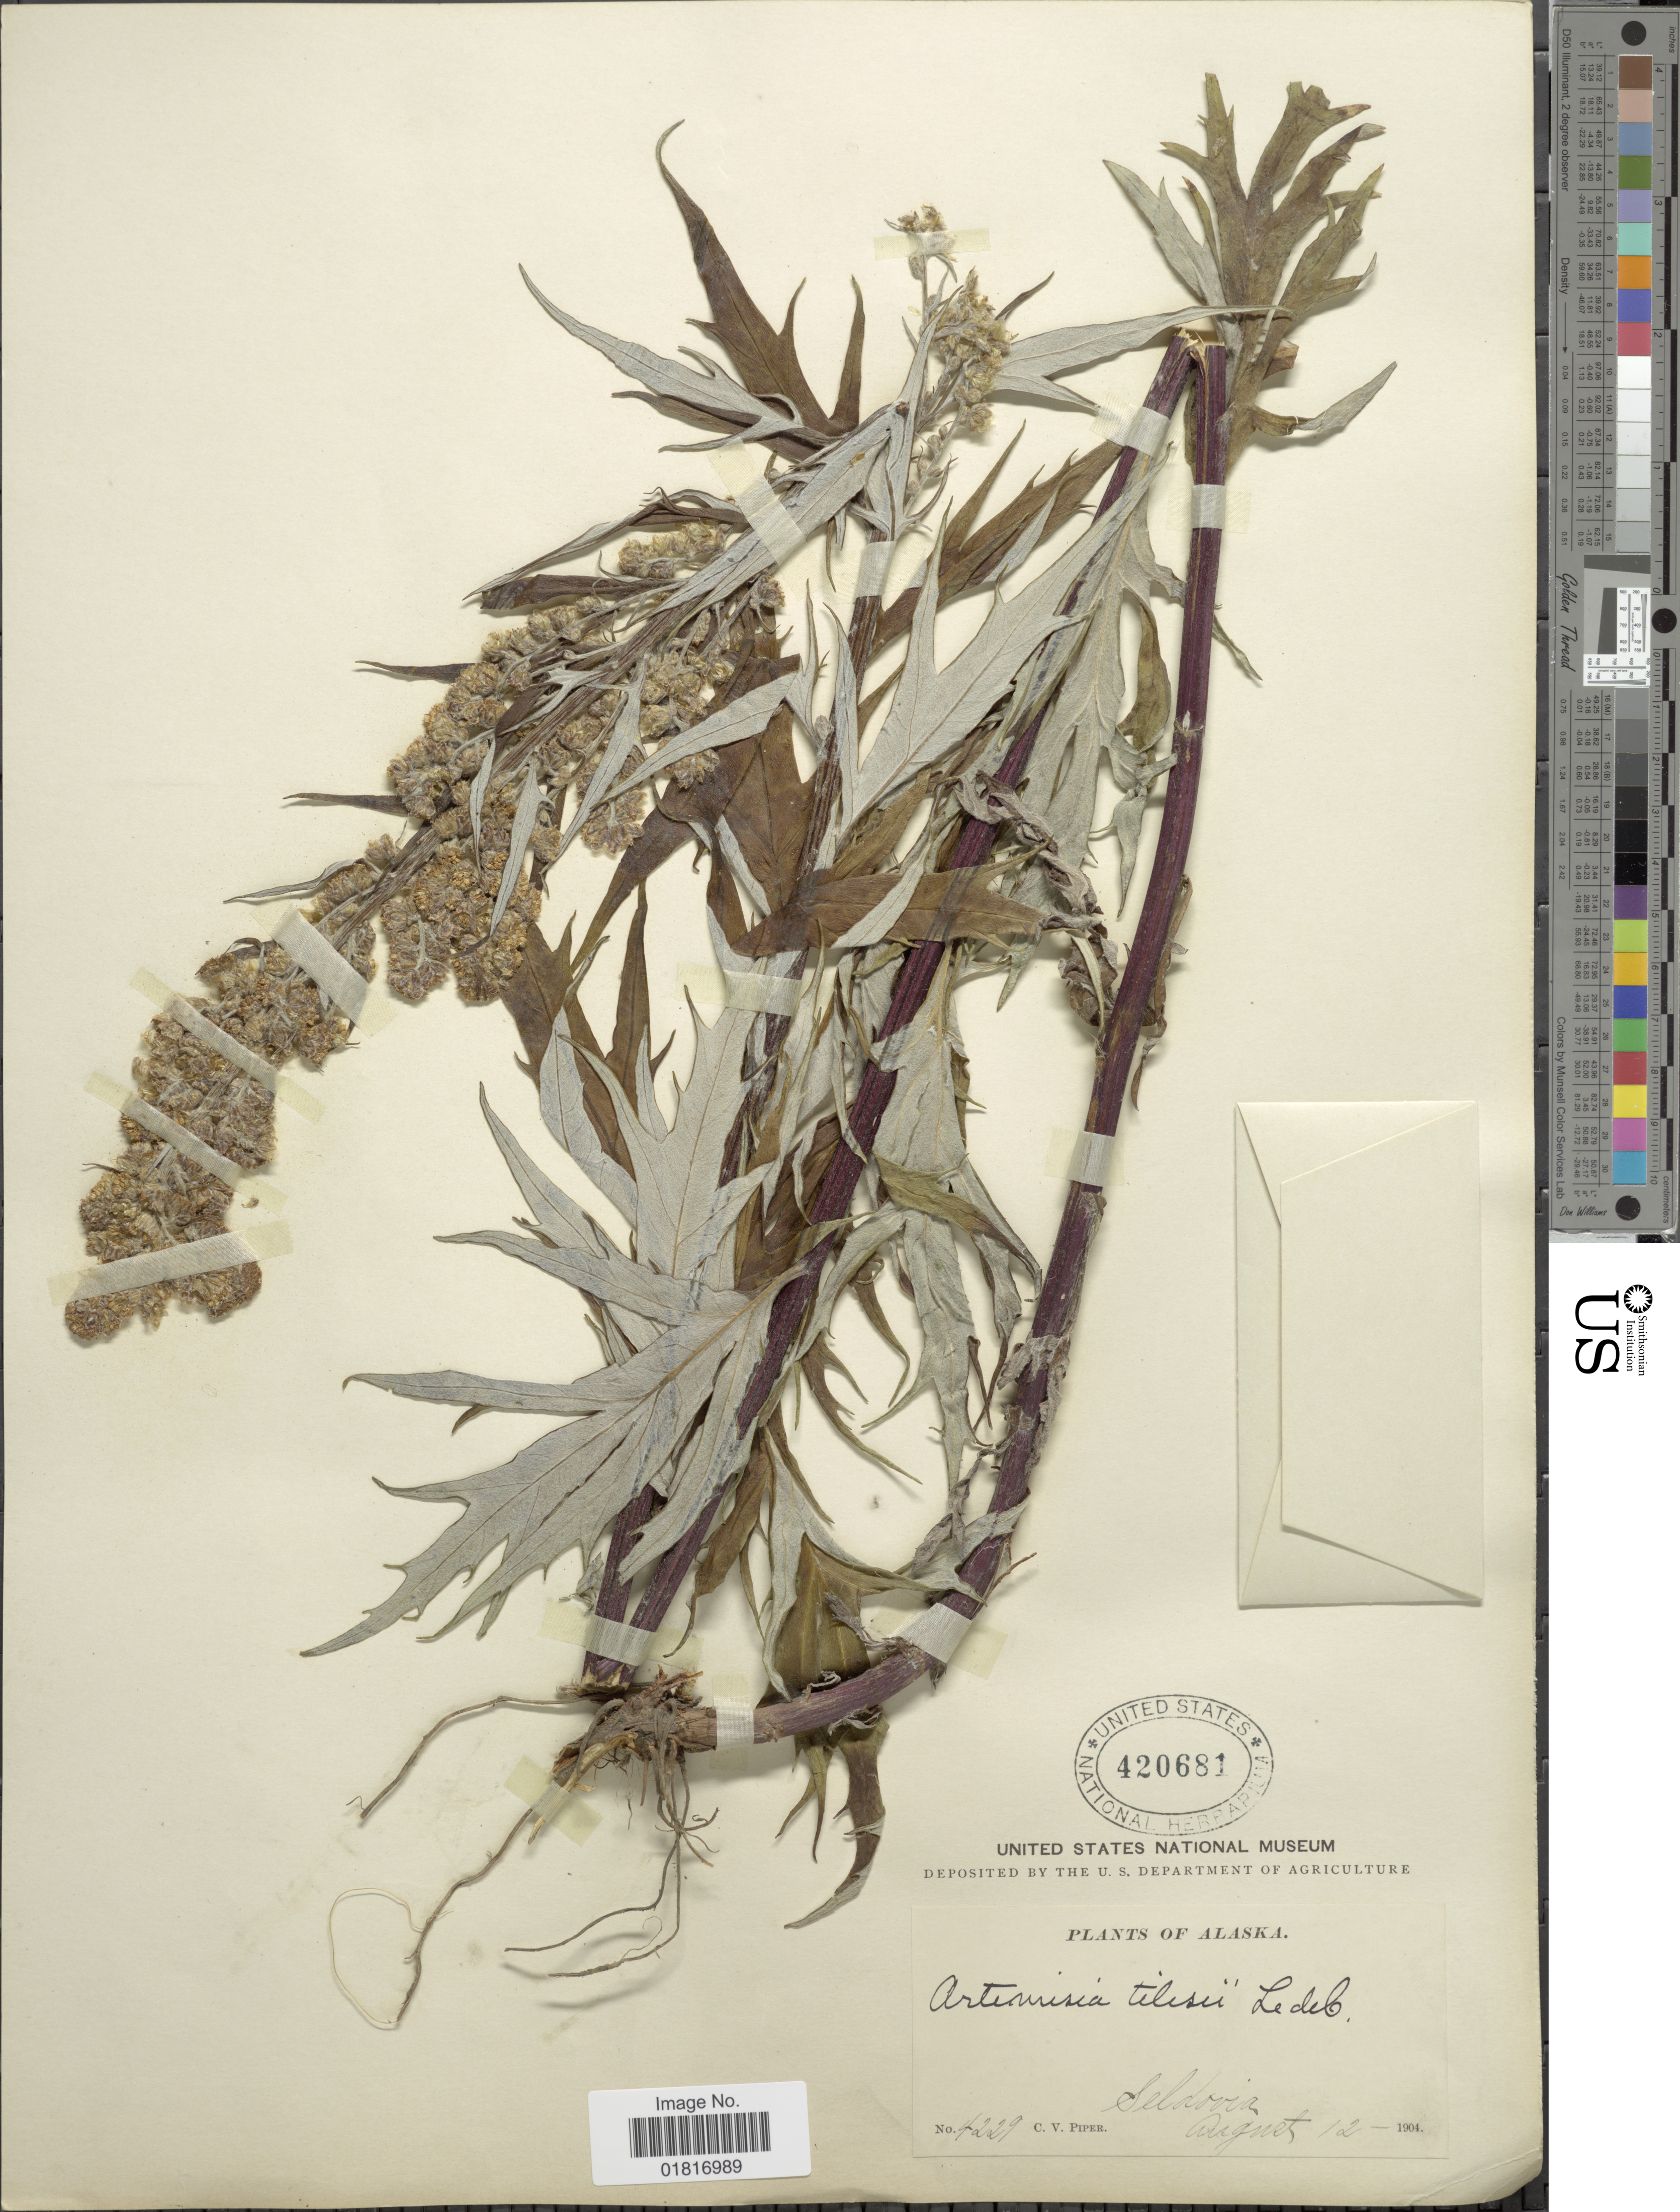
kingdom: Plantae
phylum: Tracheophyta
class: Magnoliopsida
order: Asterales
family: Asteraceae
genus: Artemisia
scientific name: Artemisia tilesii subsp. unalaschcensis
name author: (Besser) Hultén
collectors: C. V. Piper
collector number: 4229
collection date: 1904-08-12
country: United States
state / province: Alaska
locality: Seldovia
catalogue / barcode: US 420681